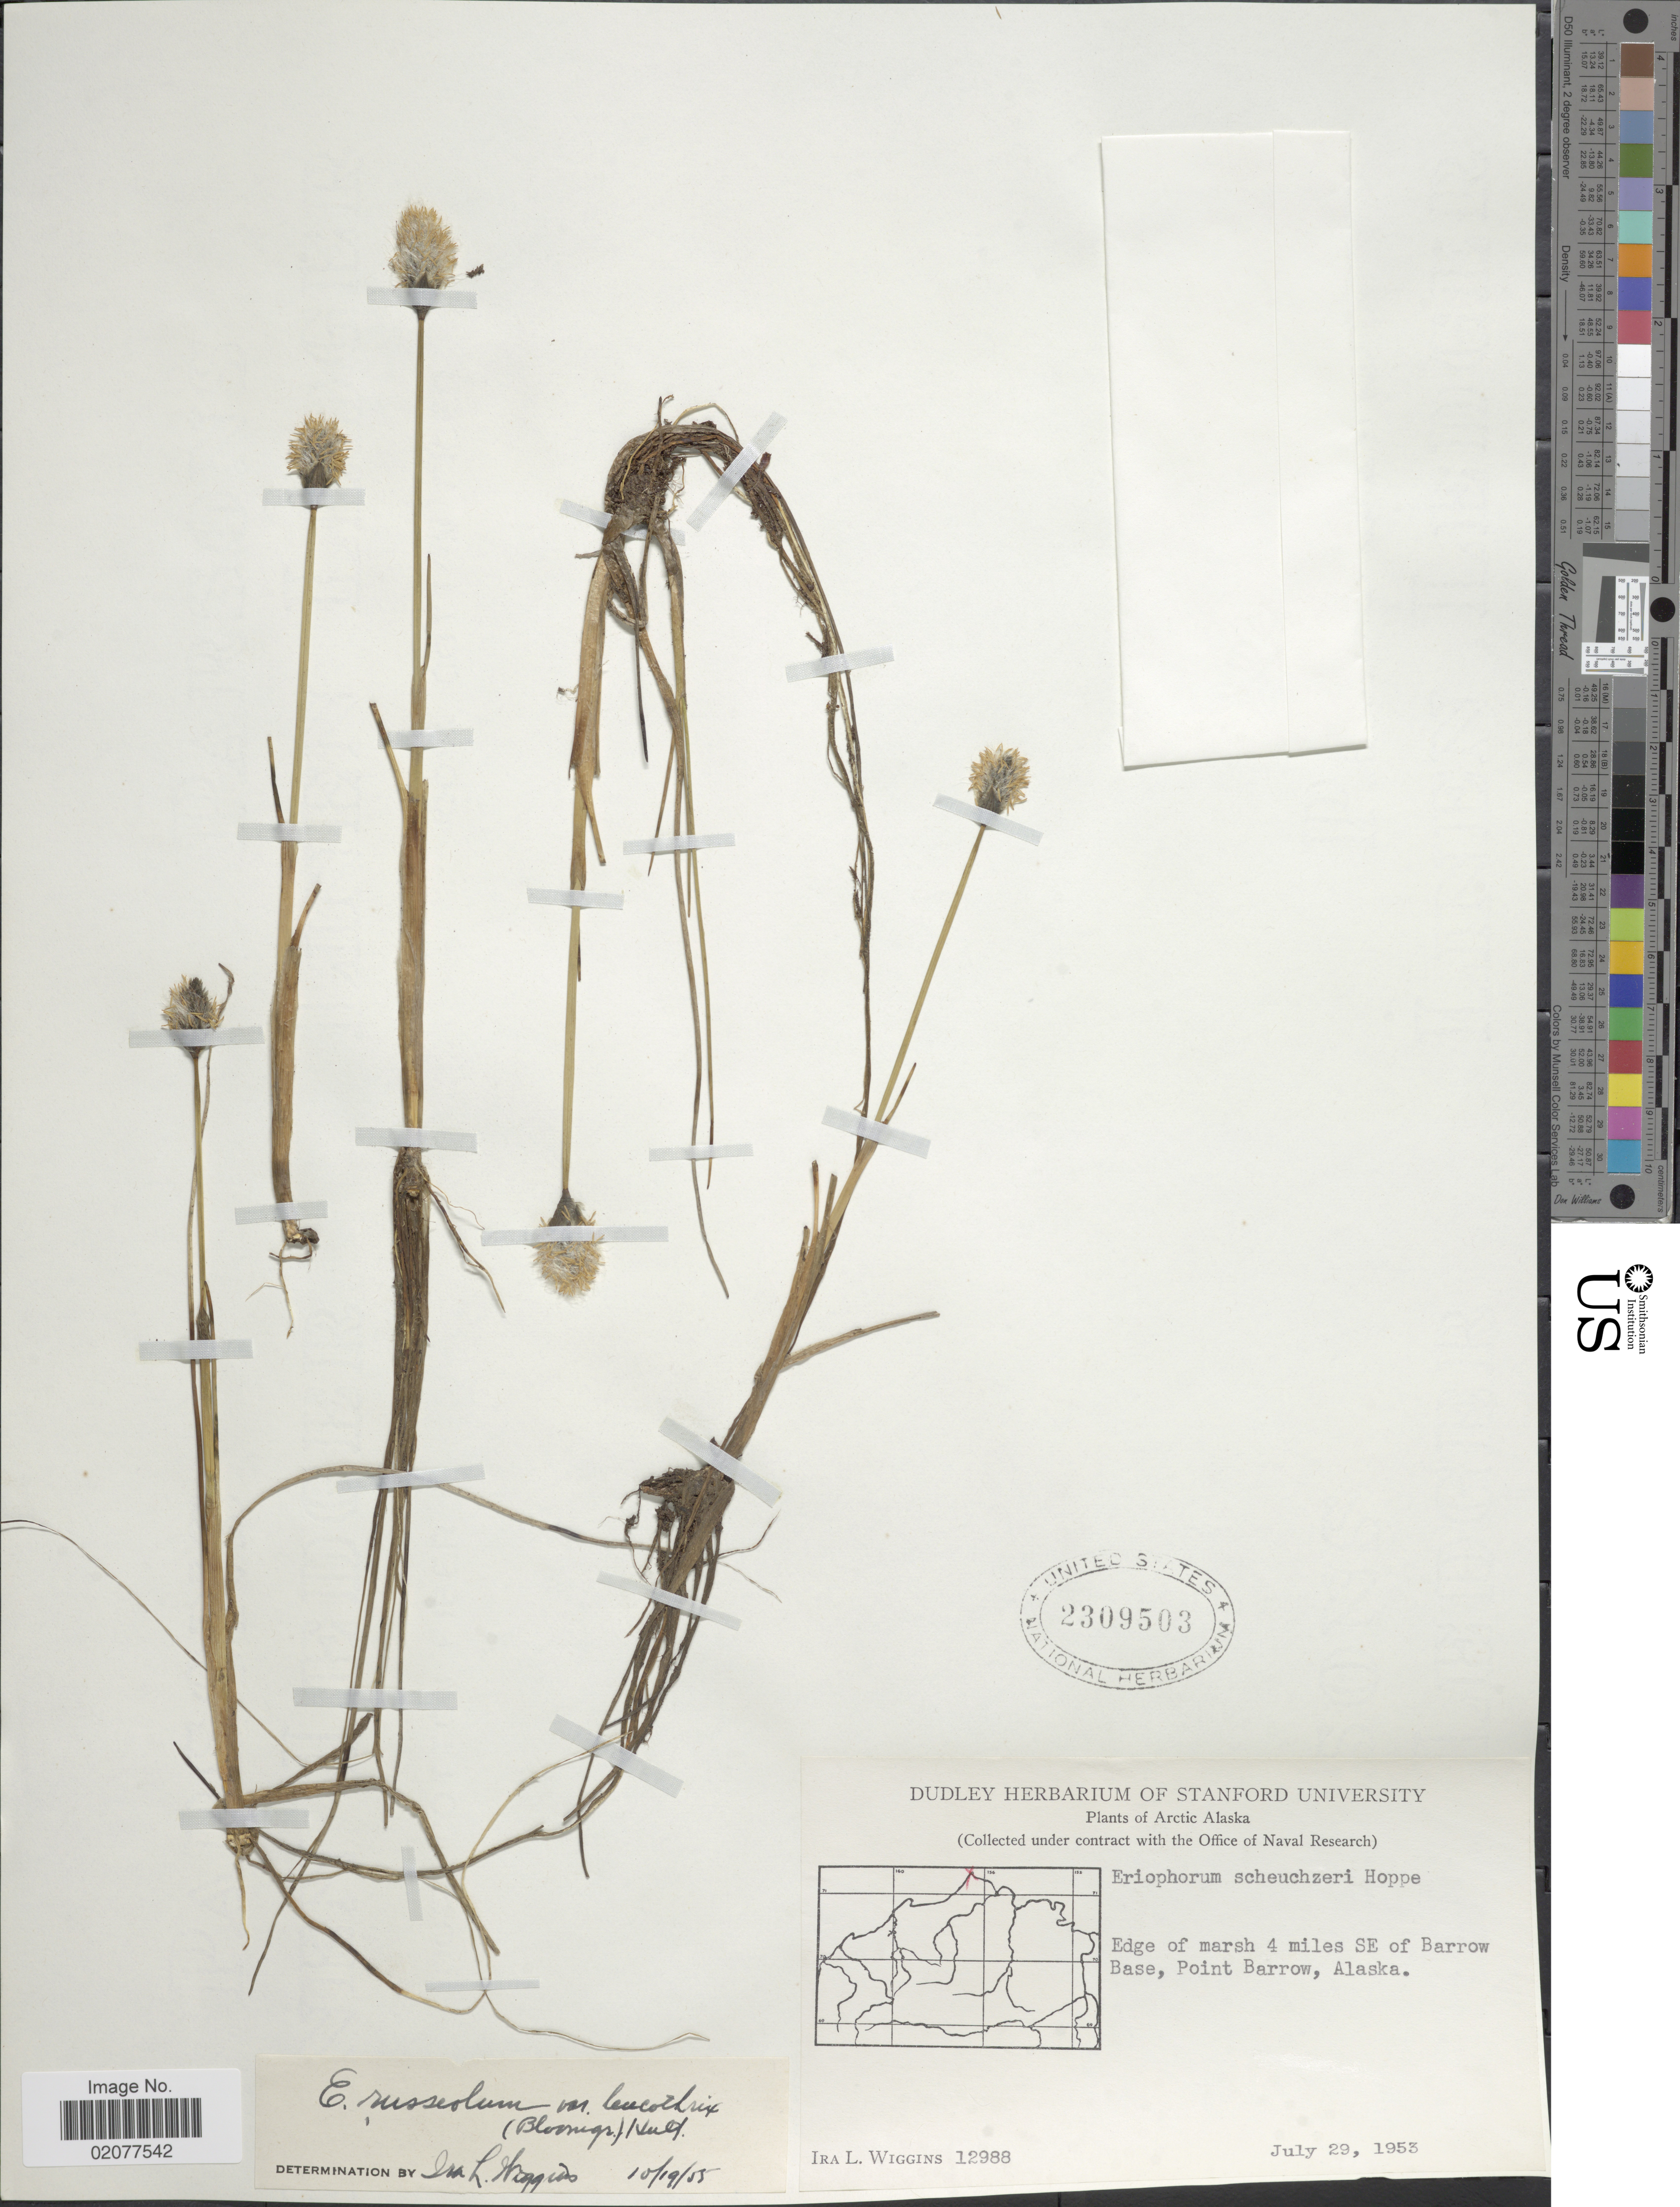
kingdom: Plantae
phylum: Tracheophyta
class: Liliopsida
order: Poales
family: Cyperaceae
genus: Eriophorum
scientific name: Eriophorum scheuchzeri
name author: Hoppe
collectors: I. L. Wiggins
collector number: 12988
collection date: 1953-07-29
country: United States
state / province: Alaska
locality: Arctic Alaska. Edge of marsh 4 miles SE of Barrow Base, Point Barrow.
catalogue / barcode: US 2309503